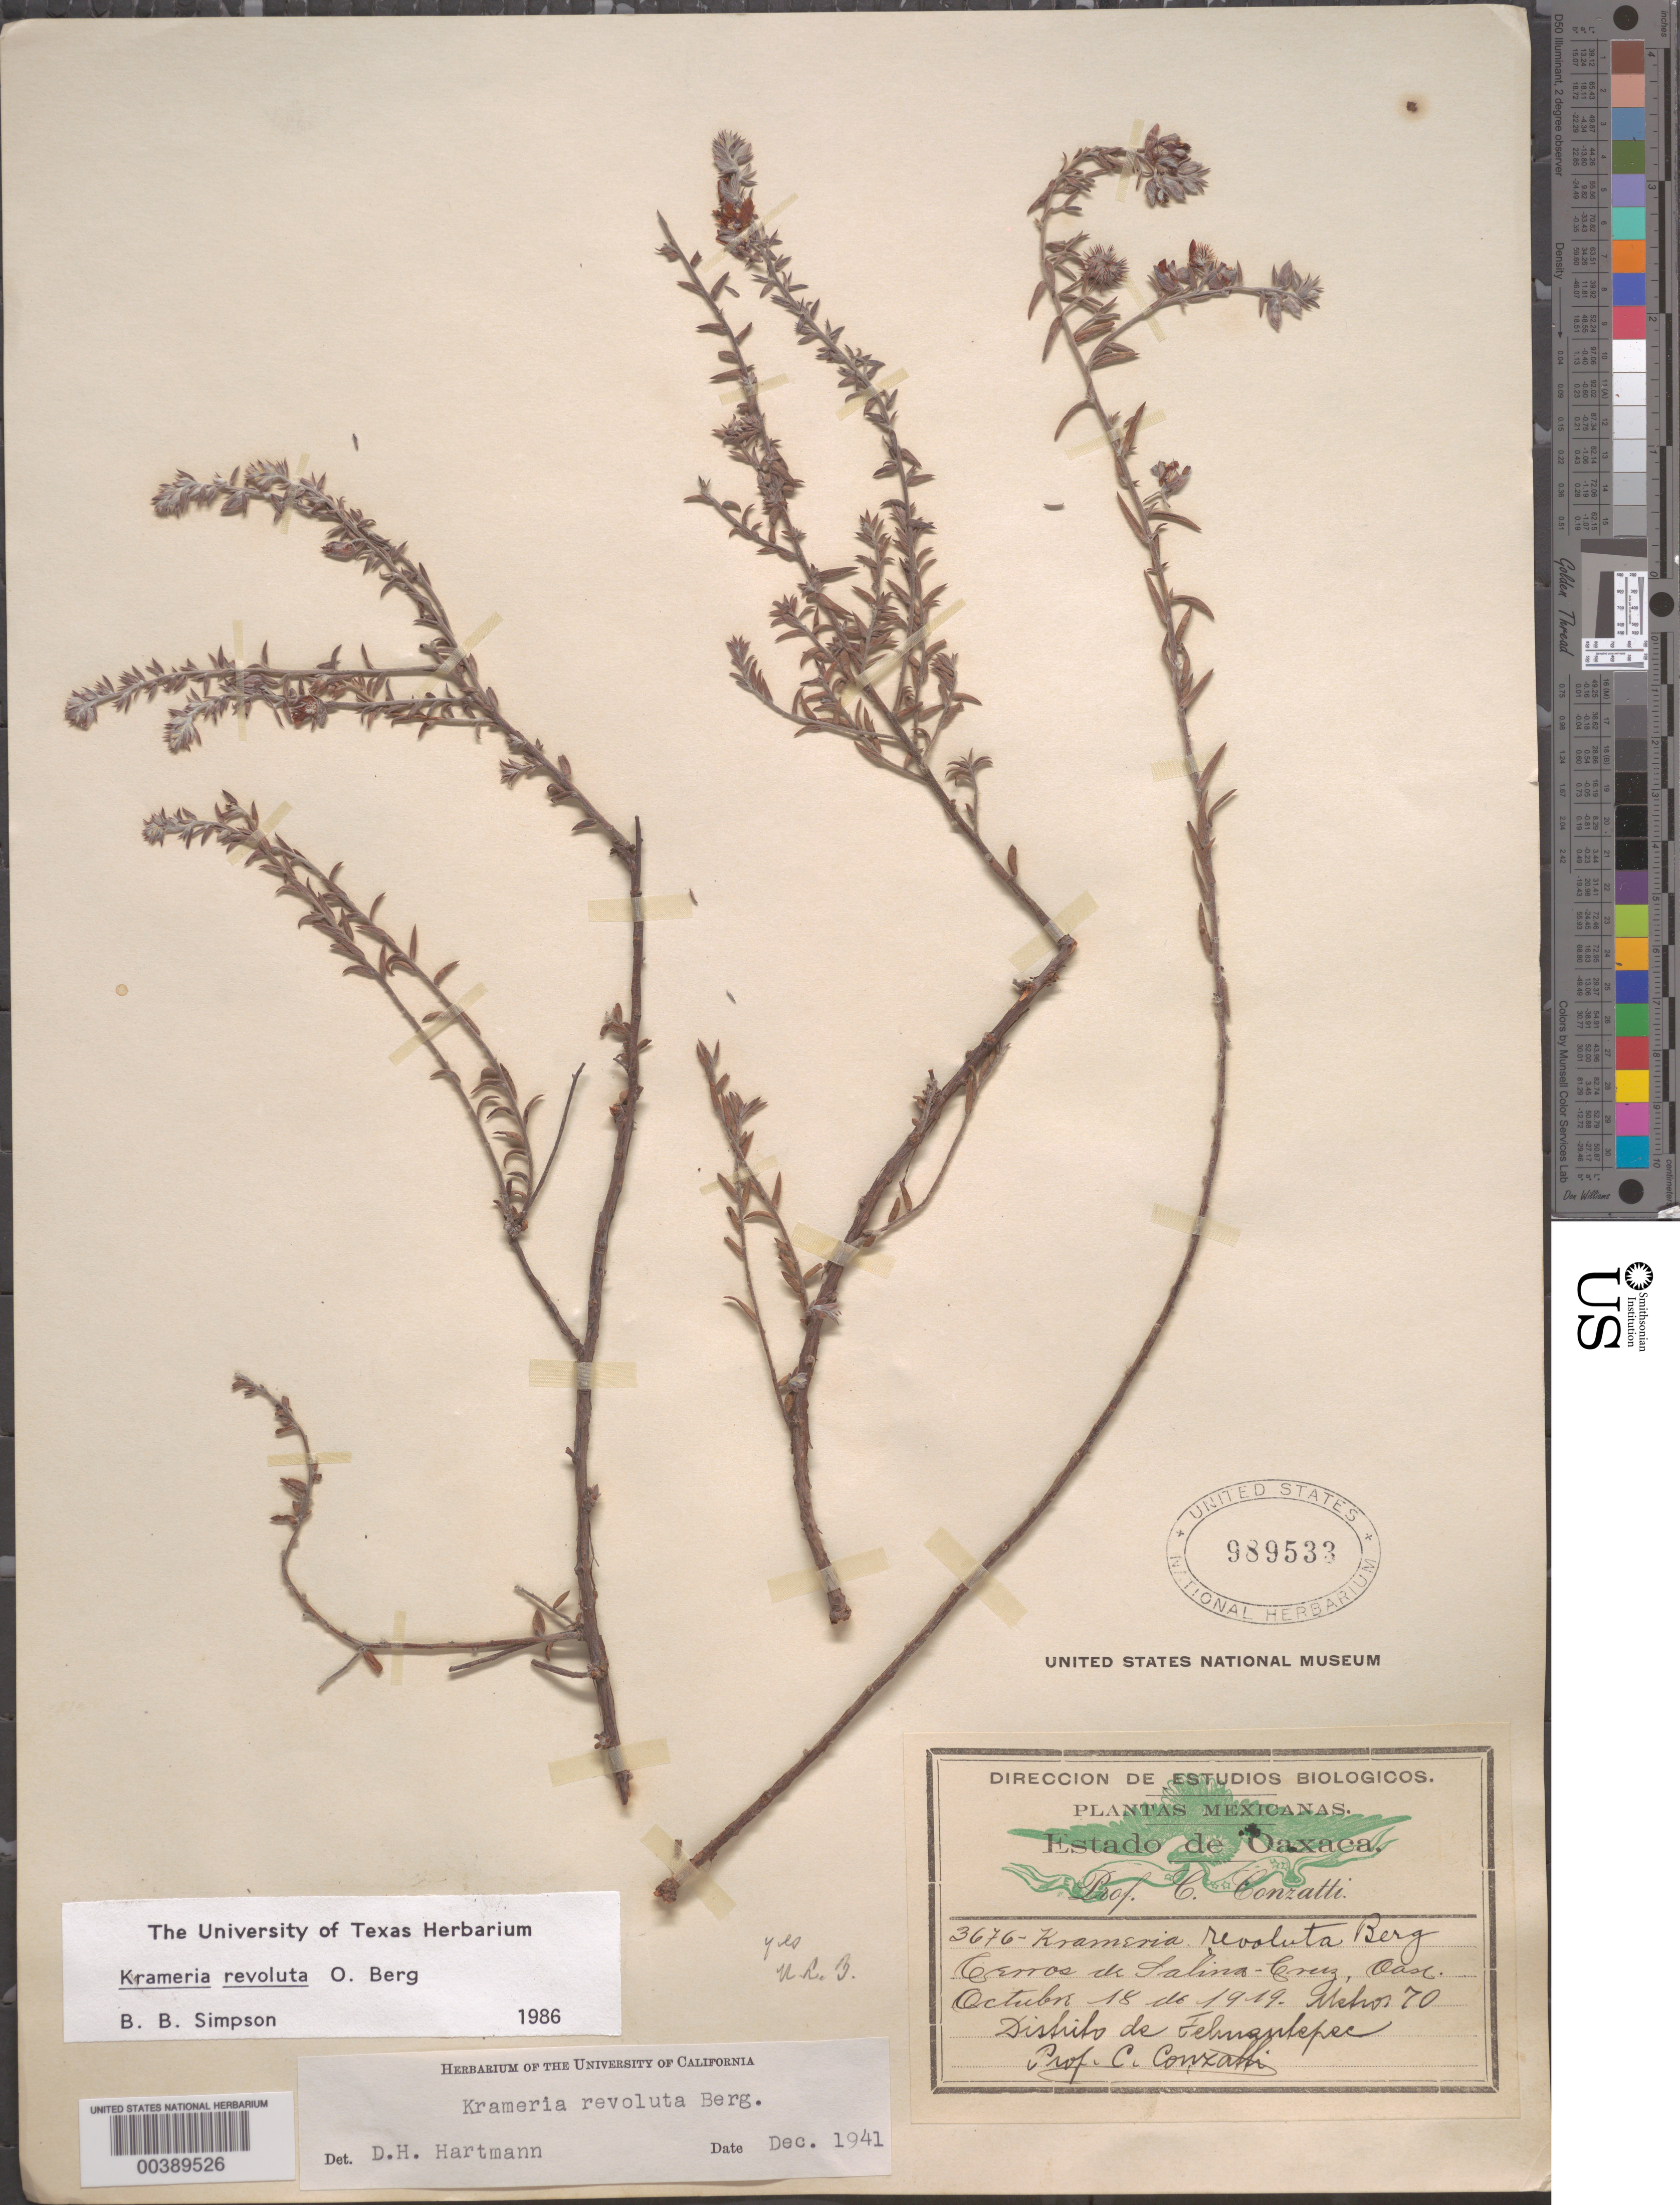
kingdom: Plantae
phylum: Tracheophyta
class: Magnoliopsida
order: Zygophyllales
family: Krameriaceae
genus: Krameria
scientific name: Krameria revoluta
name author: O. Berg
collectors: C. Conzatti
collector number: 3676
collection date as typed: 18 Oct 1919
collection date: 1919-10-18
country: Mexico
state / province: Oaxaca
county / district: Santo Domingo Tehuantepec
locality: Tehnsutepec mun. (Tehuantepec?), cerros de salina cruz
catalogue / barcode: US 989533